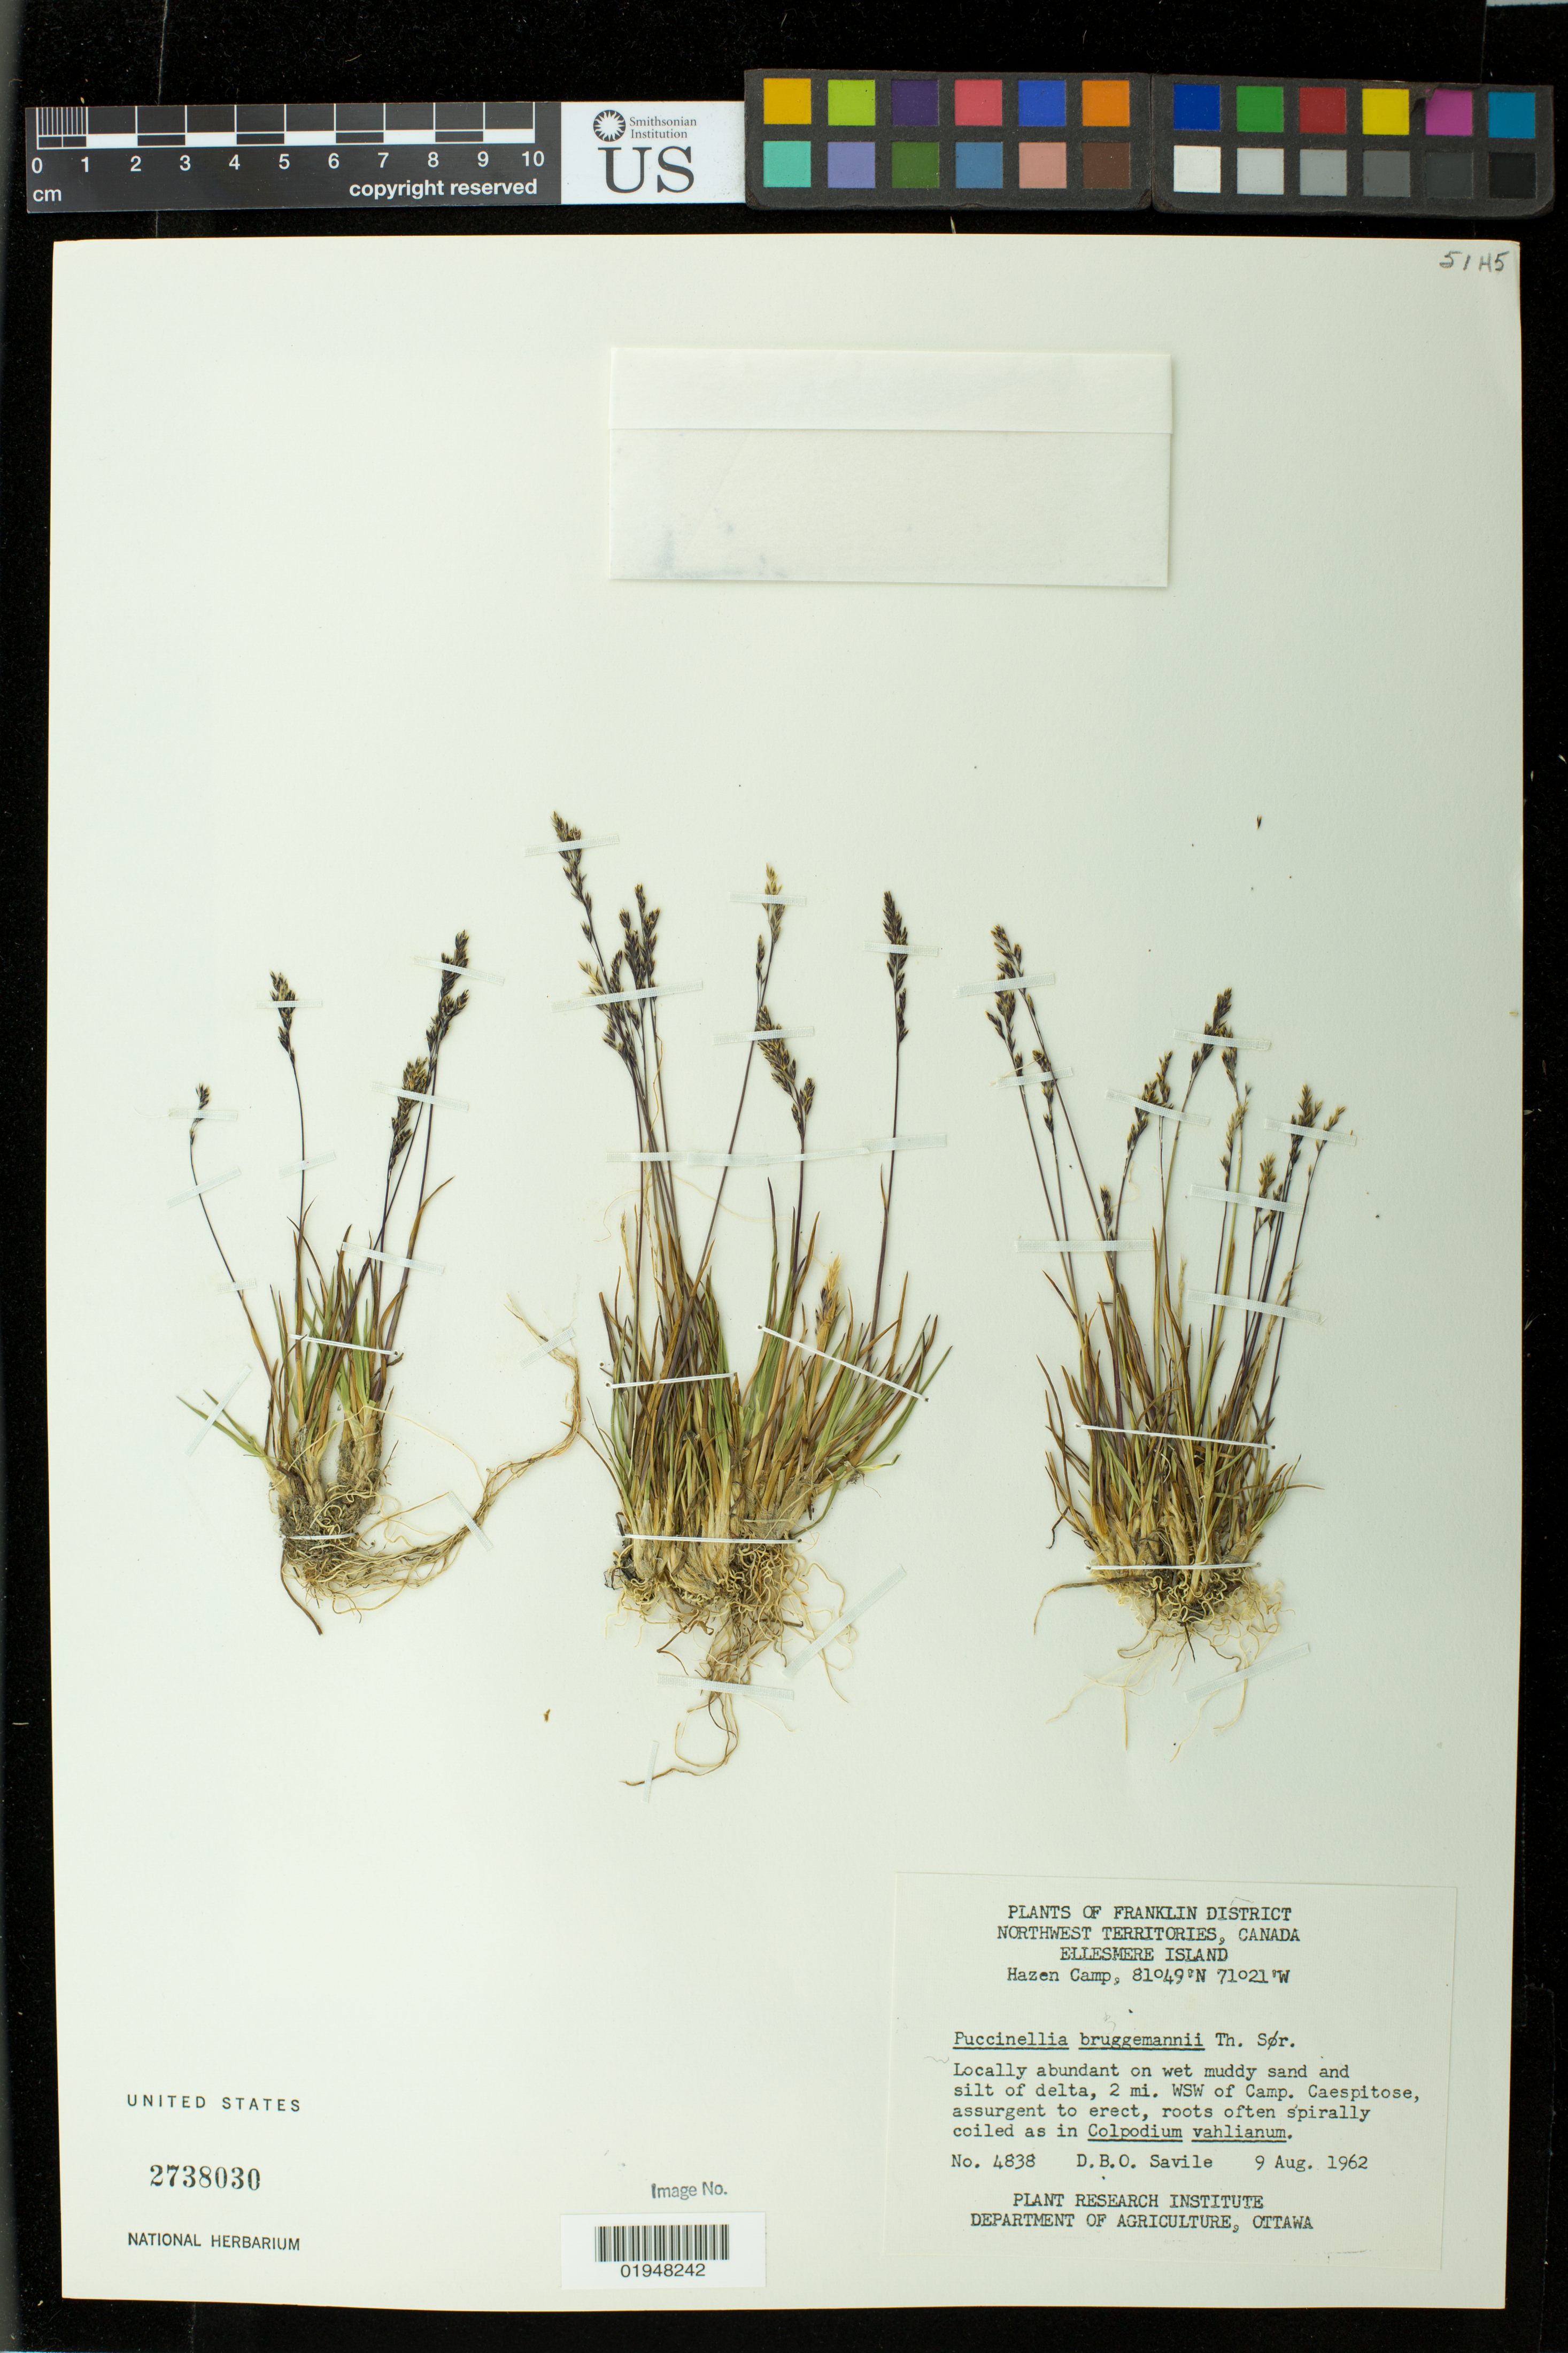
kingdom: Plantae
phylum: Tracheophyta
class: Liliopsida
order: Poales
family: Poaceae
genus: Puccinellia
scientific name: Puccinellia bruggemannii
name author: Sorensen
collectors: D. Savile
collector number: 4838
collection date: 1962-08-09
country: Canada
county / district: Ellesmere Island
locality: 2 mi. WSW of Camp. Caespitose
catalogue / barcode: US 2738030